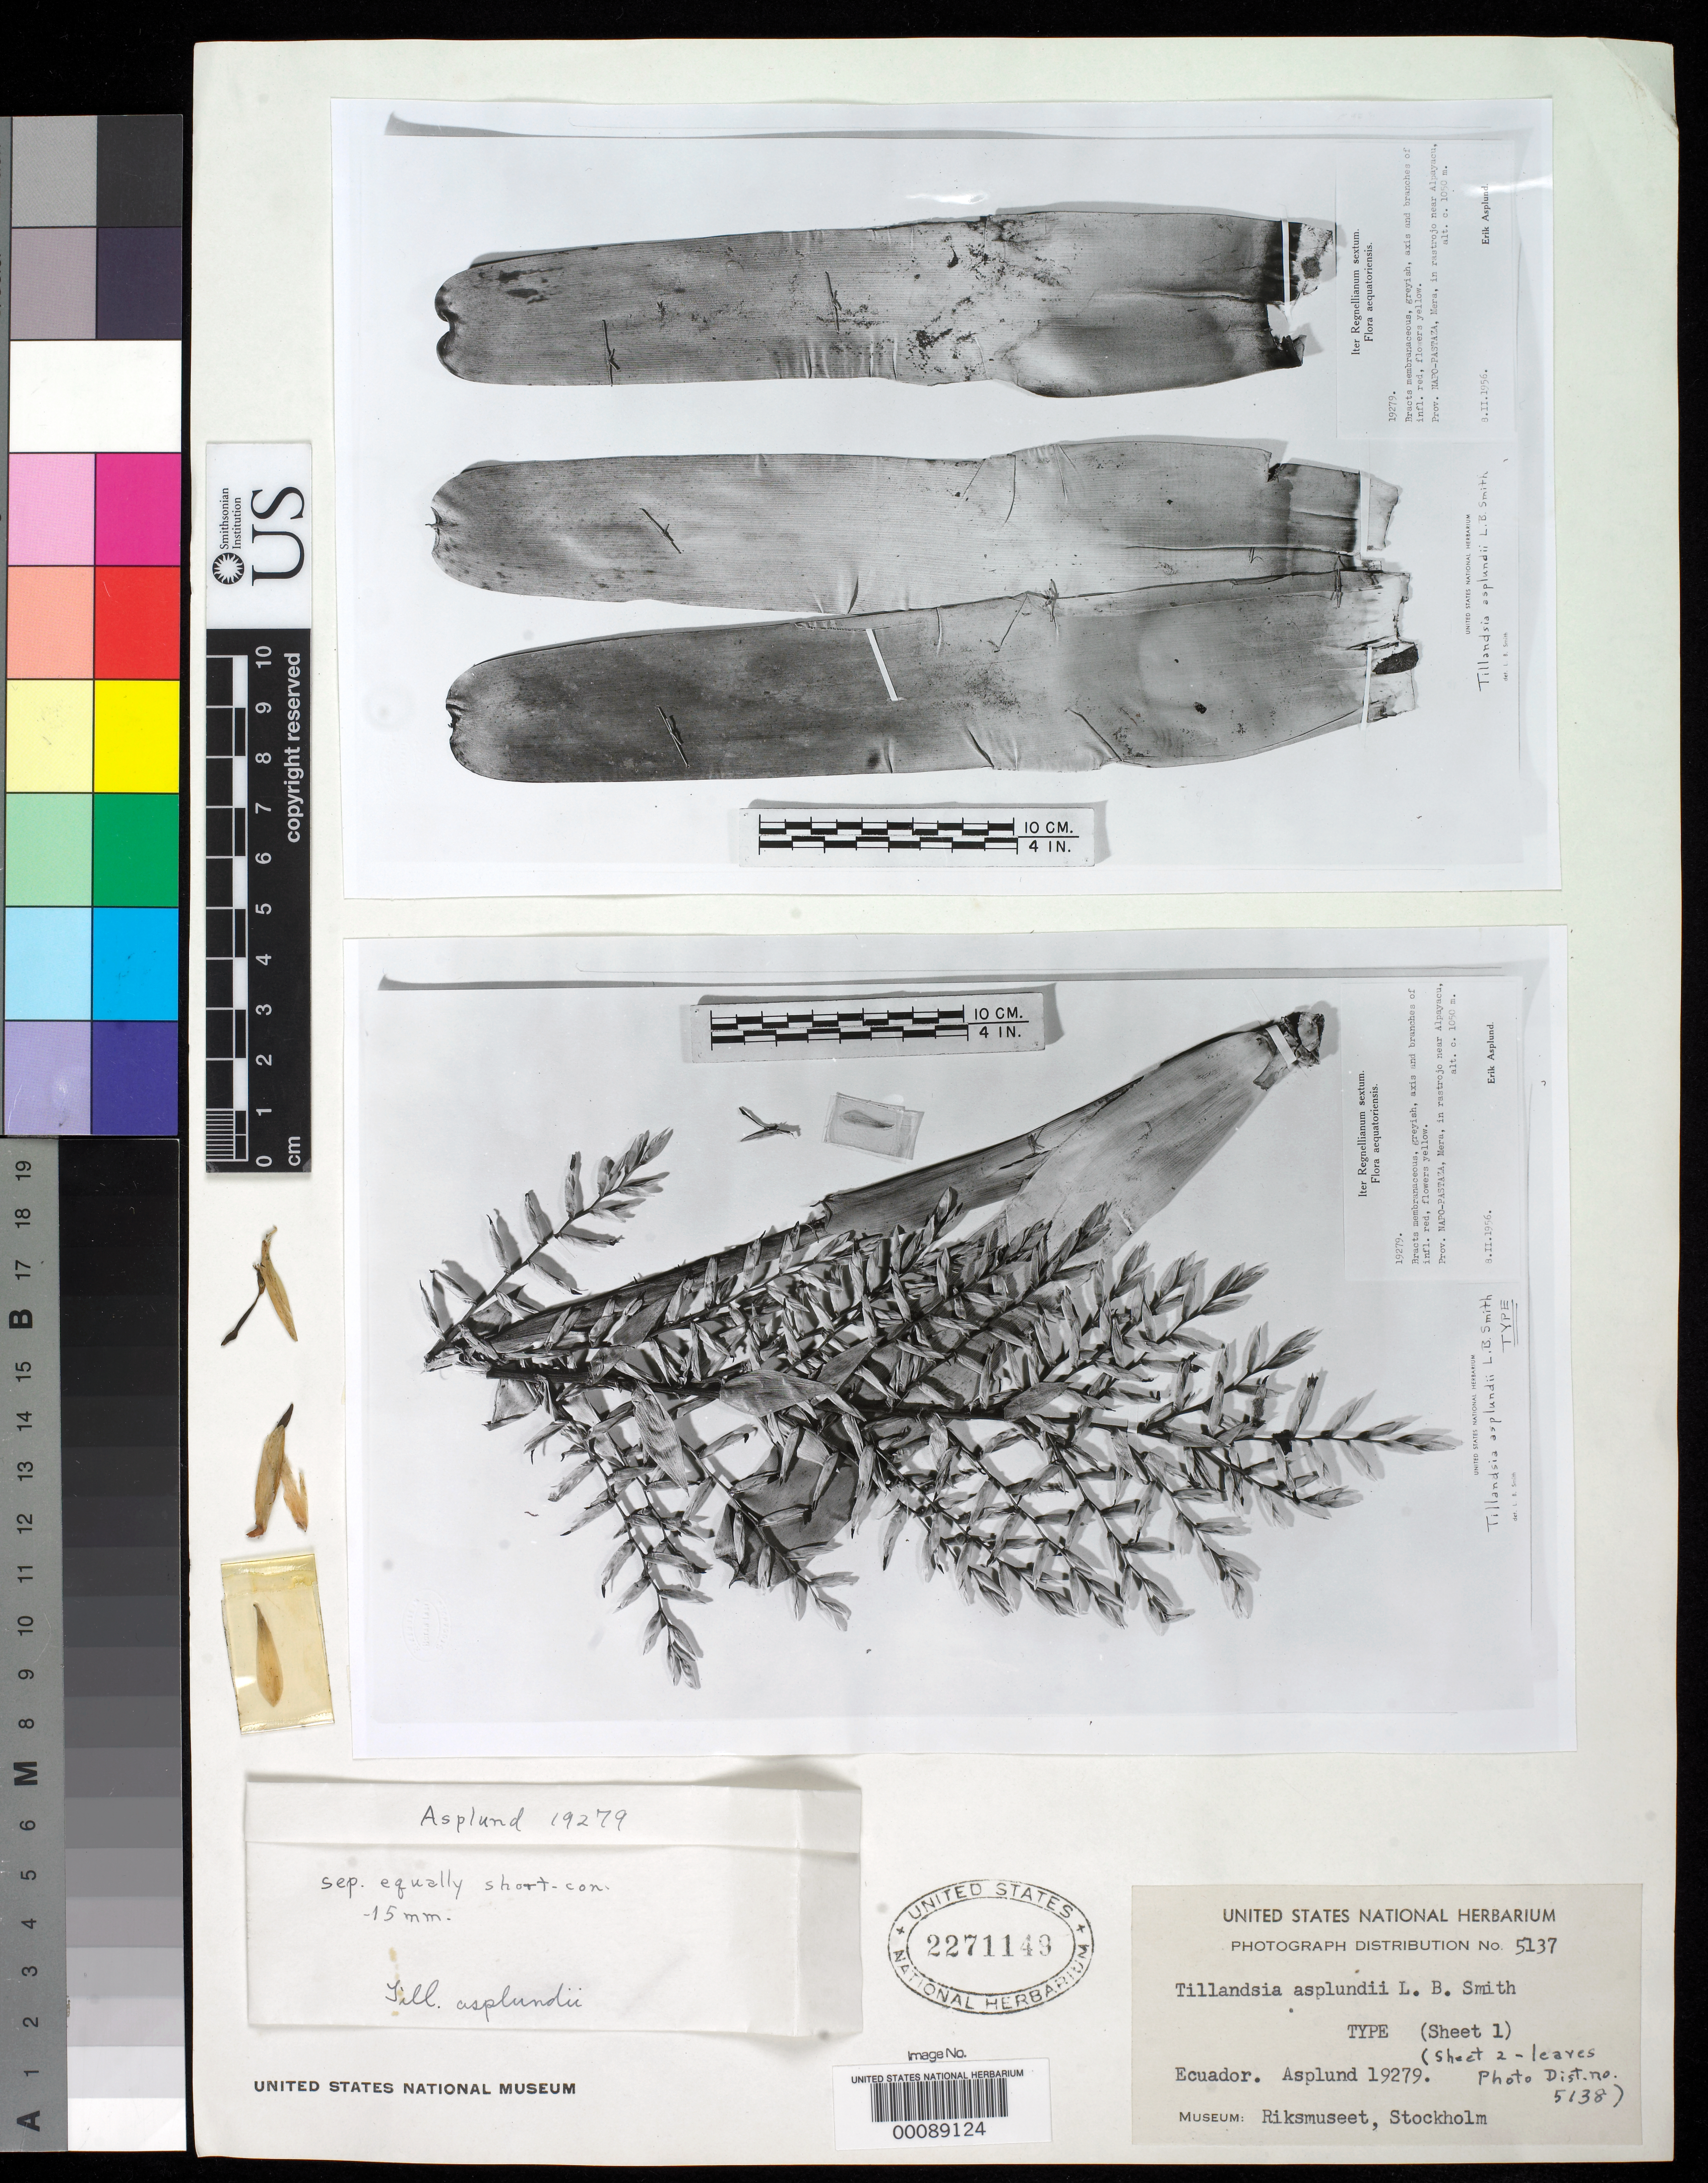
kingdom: Plantae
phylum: Tracheophyta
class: Liliopsida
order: Poales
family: Bromeliaceae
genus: Tillandsia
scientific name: Tillandsia asplundii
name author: L.B. Sm.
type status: Type Fragment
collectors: E. Asplund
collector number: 19279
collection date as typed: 08 Feb 1956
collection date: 1956-02-08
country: Ecuador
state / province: Napo / Pastaza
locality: Mera, near Alpayacu.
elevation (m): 1050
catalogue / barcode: US 2271149